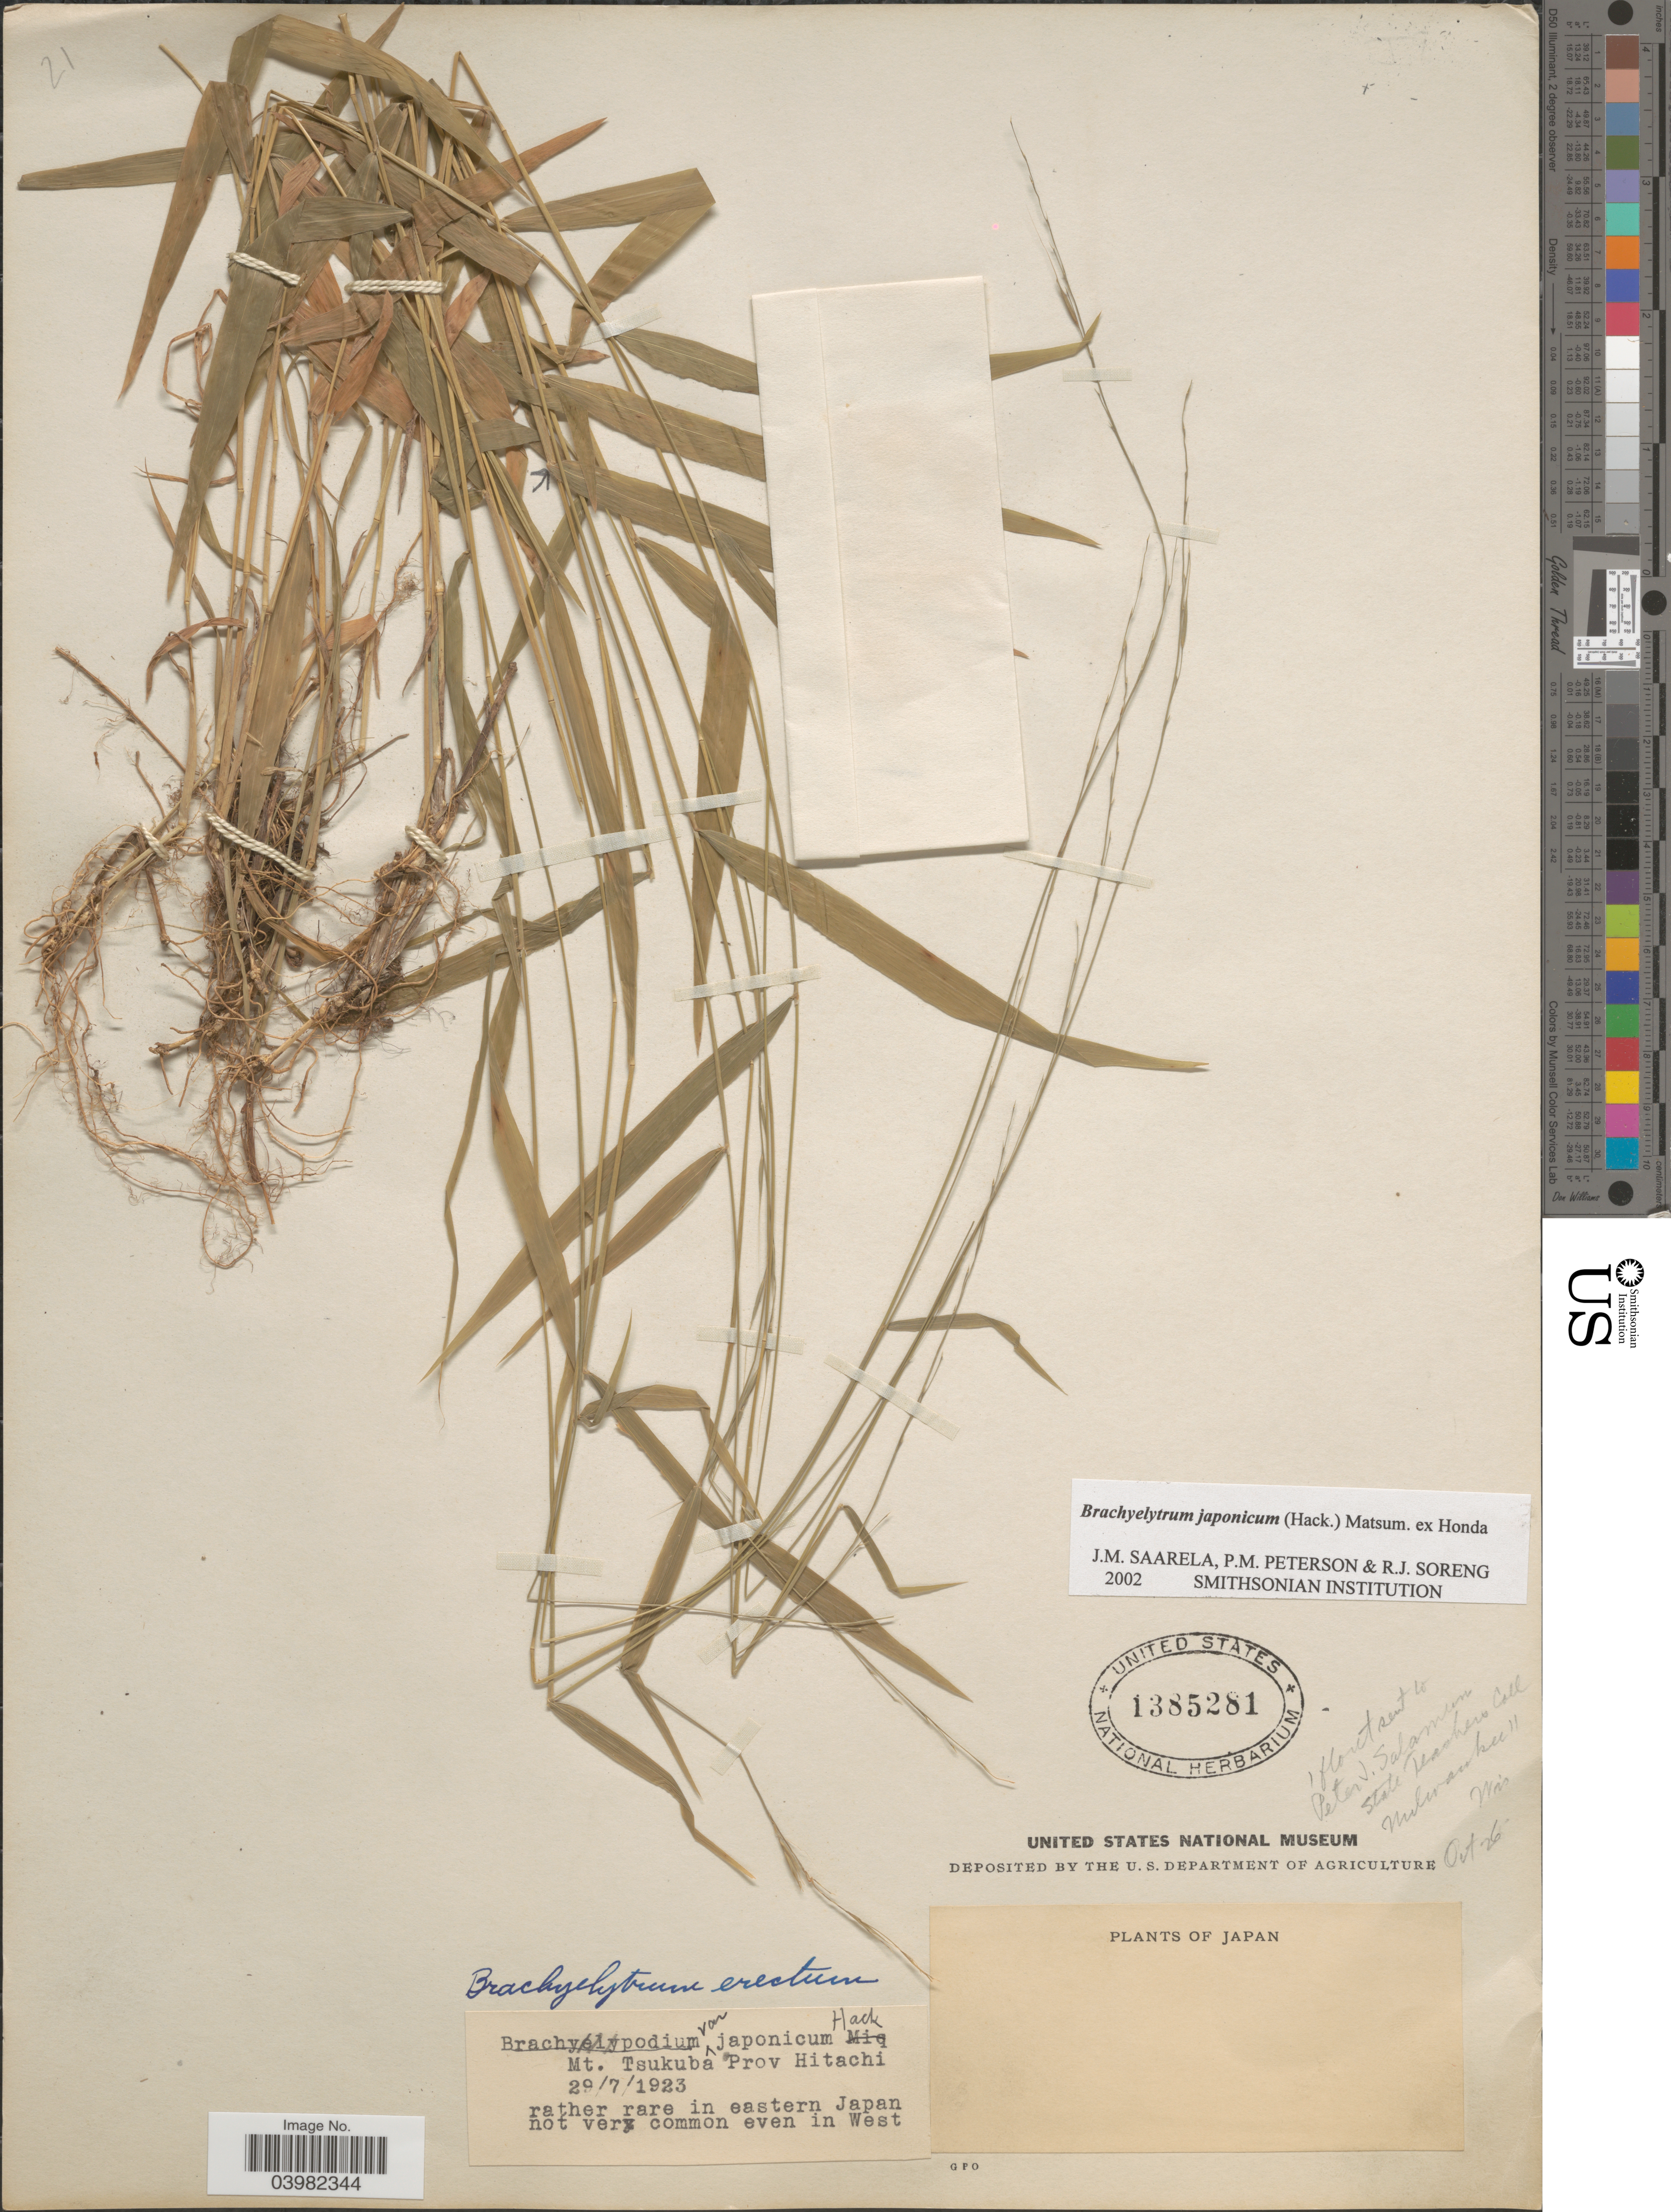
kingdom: Plantae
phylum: Tracheophyta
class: Liliopsida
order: Poales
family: Poaceae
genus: Brachyelytrum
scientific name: Brachyelytrum japonicum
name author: (Hack.) Matsum. ex Honda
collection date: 1923-07-29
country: Japan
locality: Mt. Tsukuba, Prov Hitachi.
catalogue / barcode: US 1385281